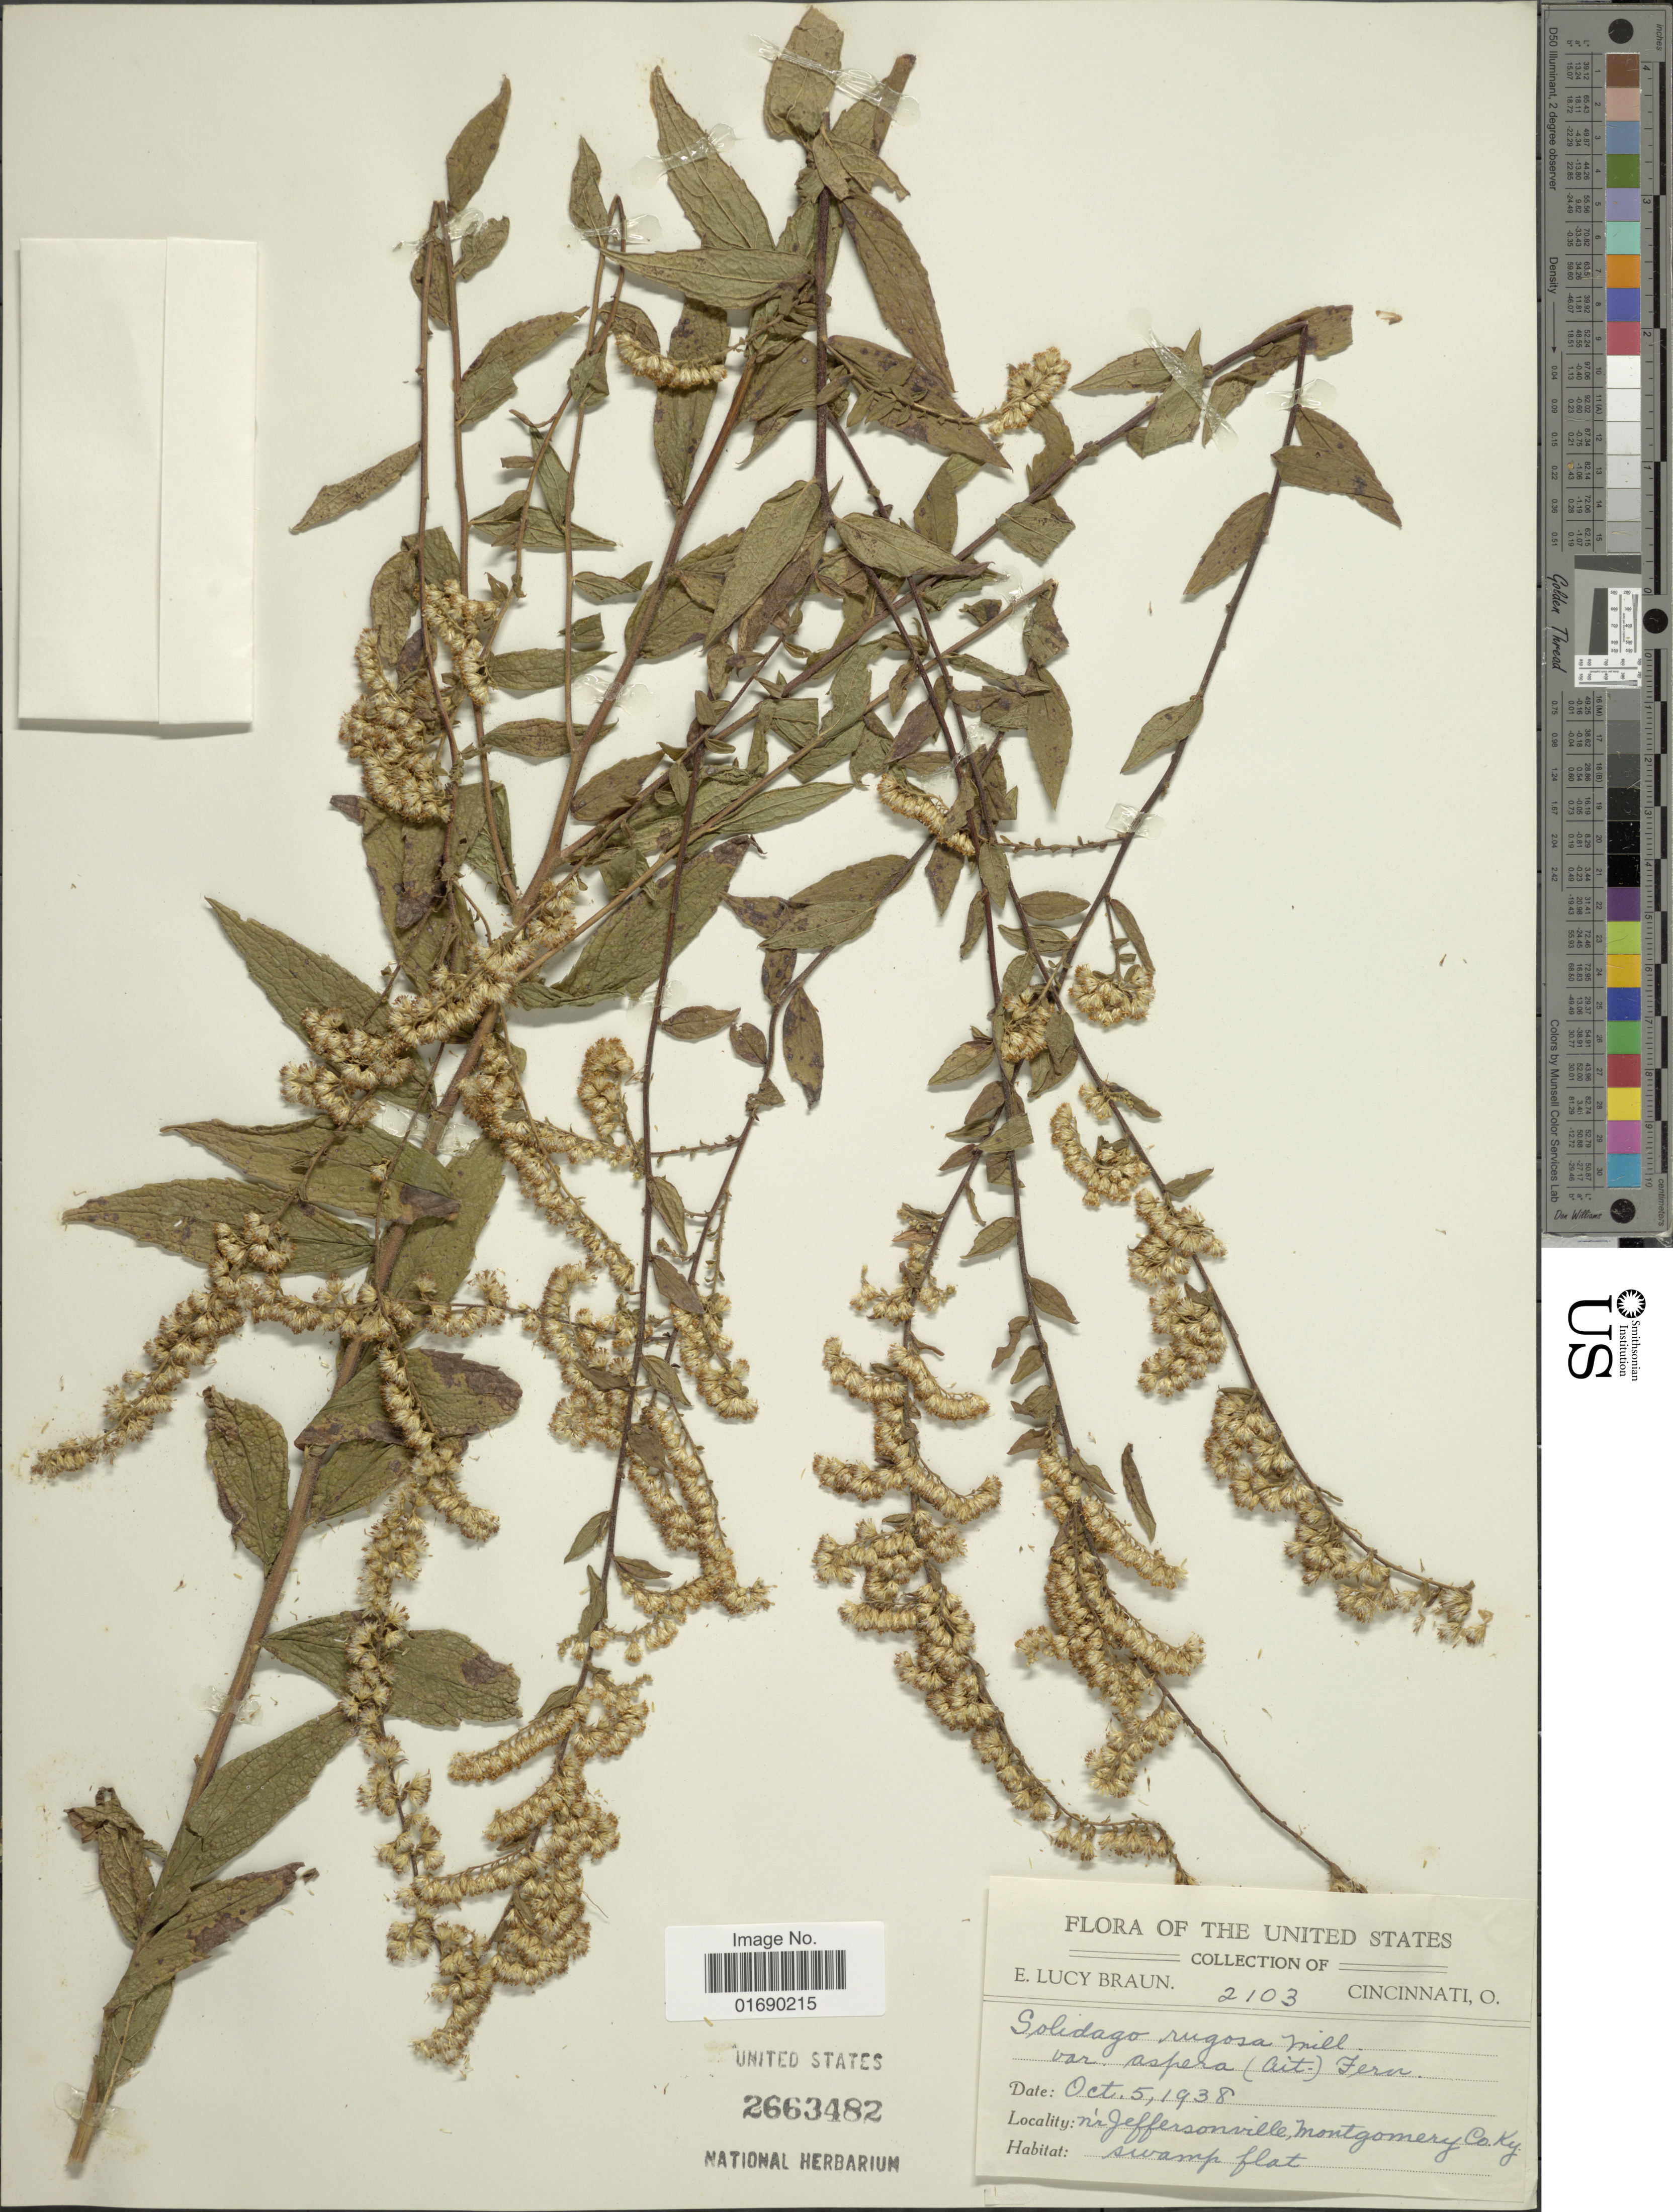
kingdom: Plantae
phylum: Tracheophyta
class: Magnoliopsida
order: Asterales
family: Asteraceae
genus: Solidago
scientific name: Solidago rugosa var. aspera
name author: (Aiton) Cronq.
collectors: E. L. Braun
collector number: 2103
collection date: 1938-10-05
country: United States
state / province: Kentucky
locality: Nr Jeffersonville, Montgomery Co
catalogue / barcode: US 2663482